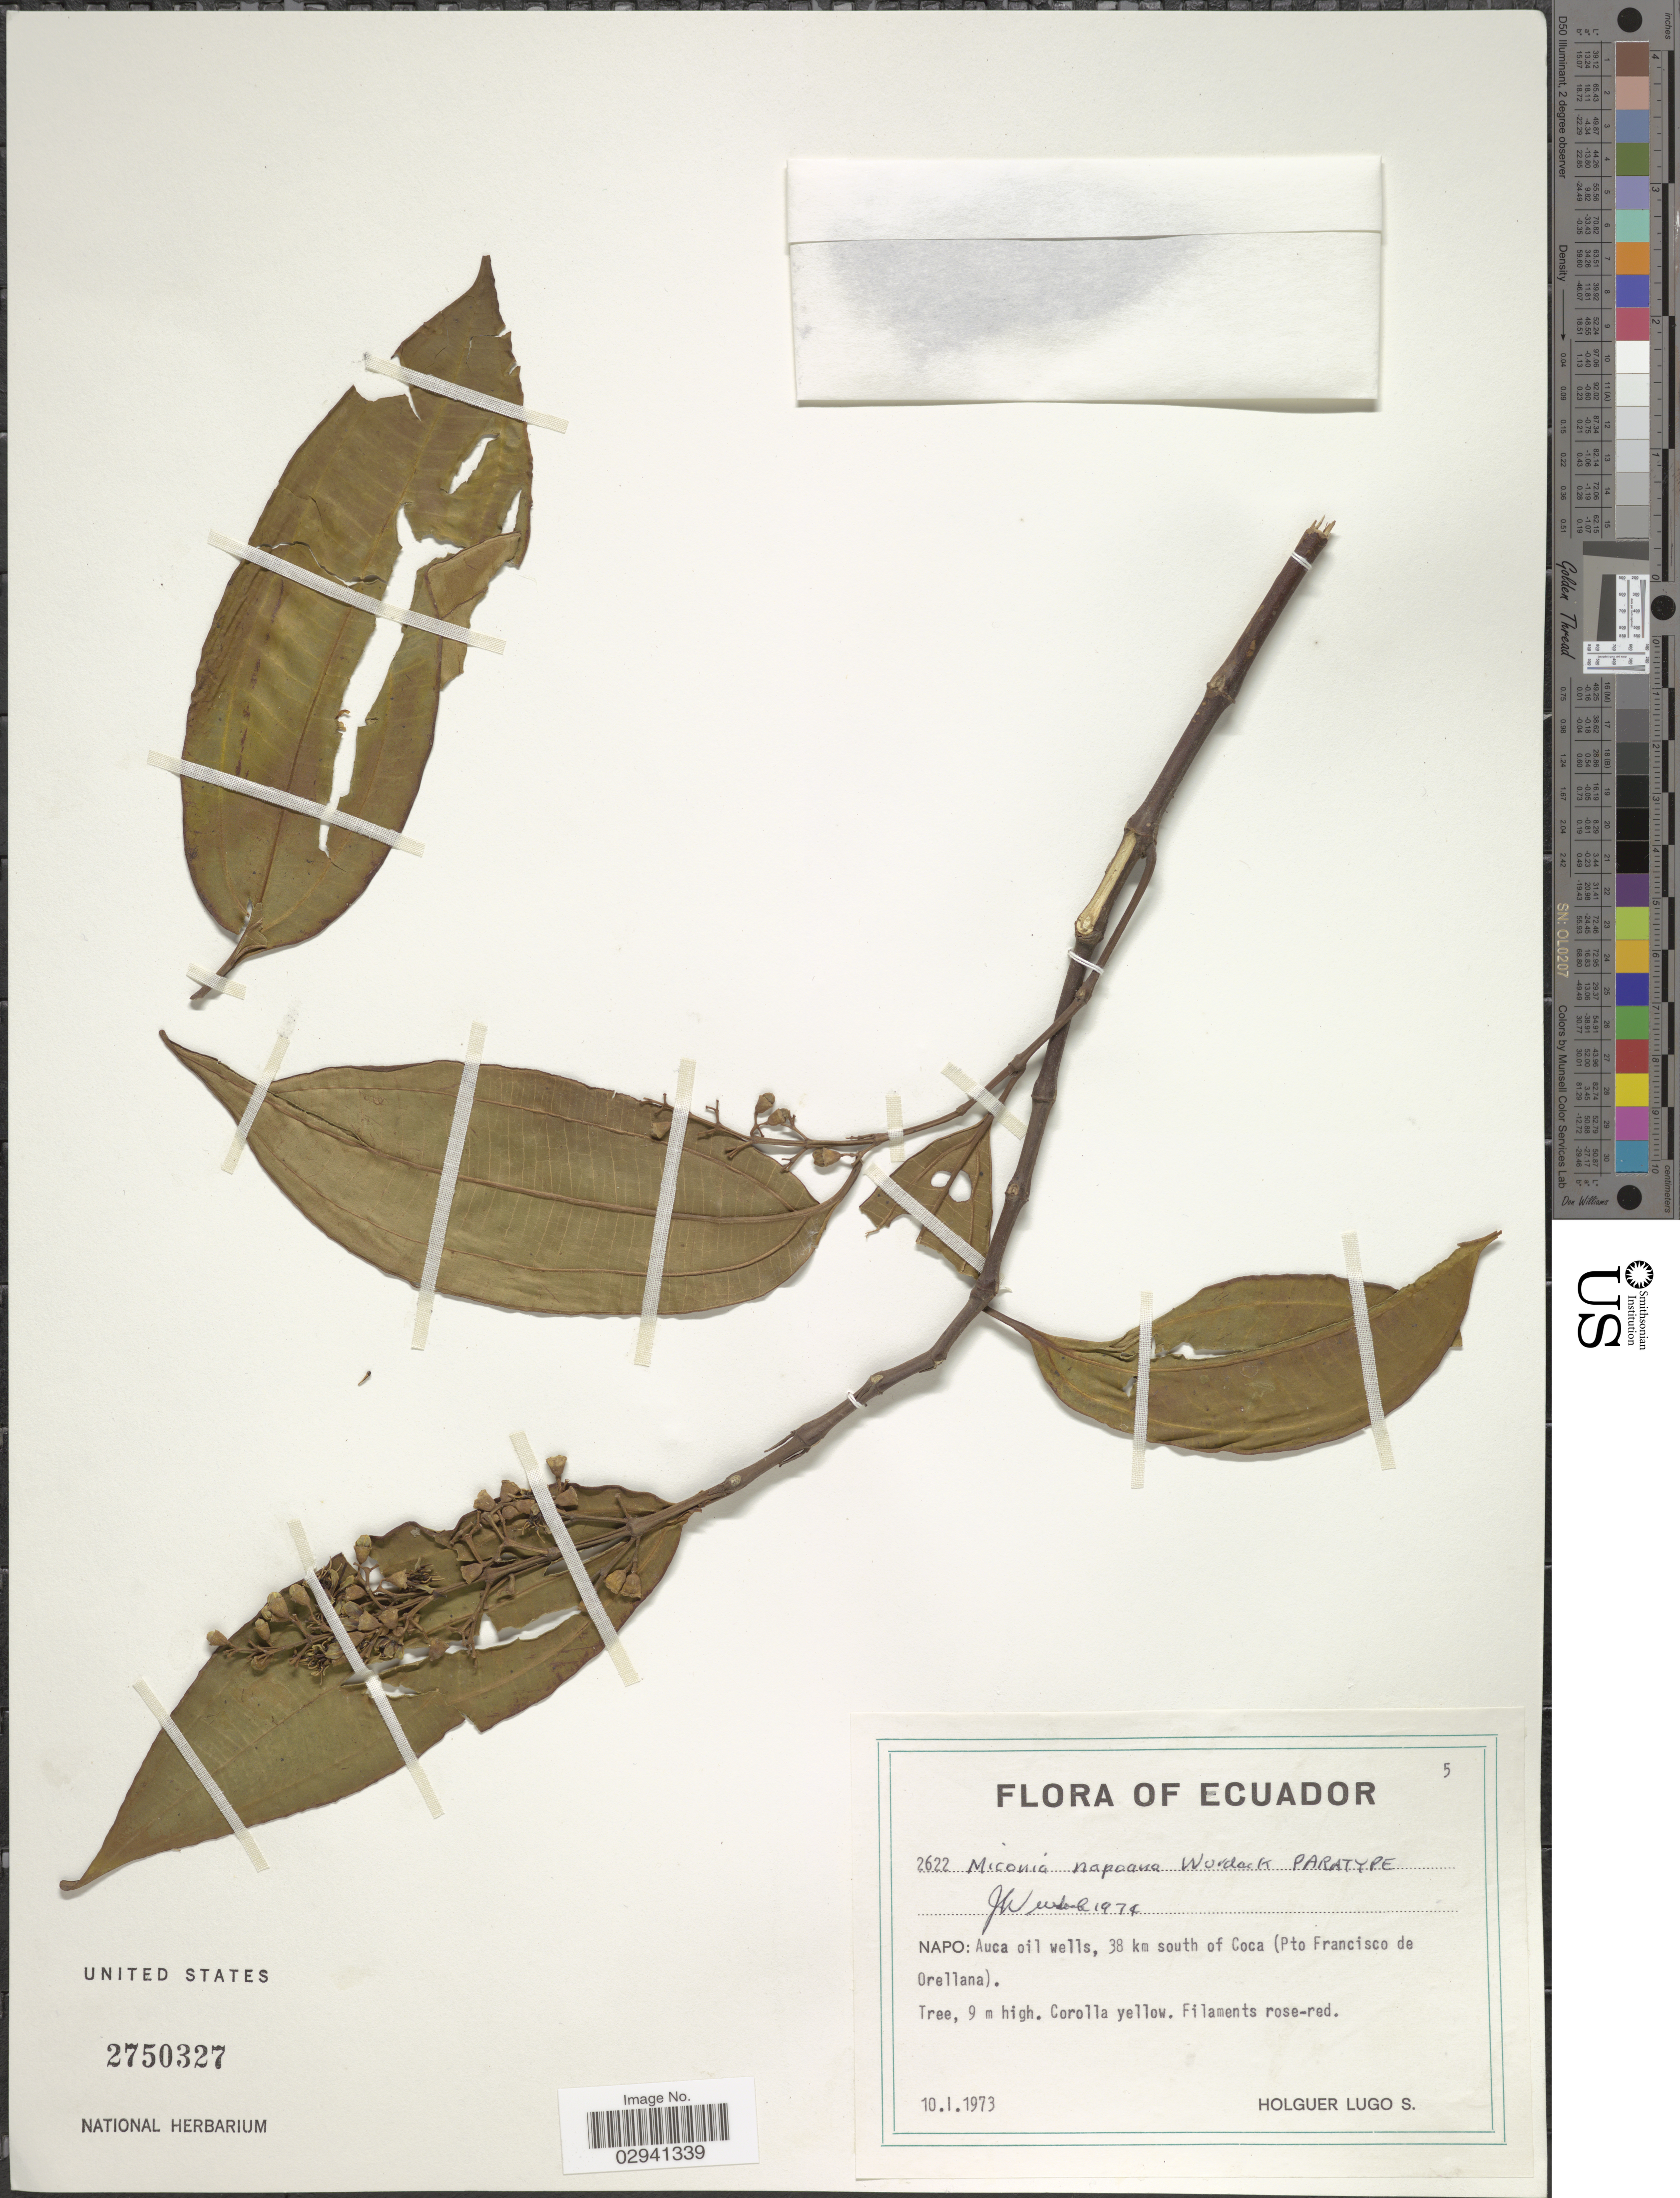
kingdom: Plantae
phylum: Tracheophyta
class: Magnoliopsida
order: Myrtales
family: Melastomataceae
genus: Miconia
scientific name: Miconia napoana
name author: Wurdack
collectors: H. Lugo S.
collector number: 2622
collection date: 1973-01-10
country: Ecuador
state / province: Napo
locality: Auca oil wells, 38 km south of Coca (Pto Francisco de Orellana).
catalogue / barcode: US 2750327